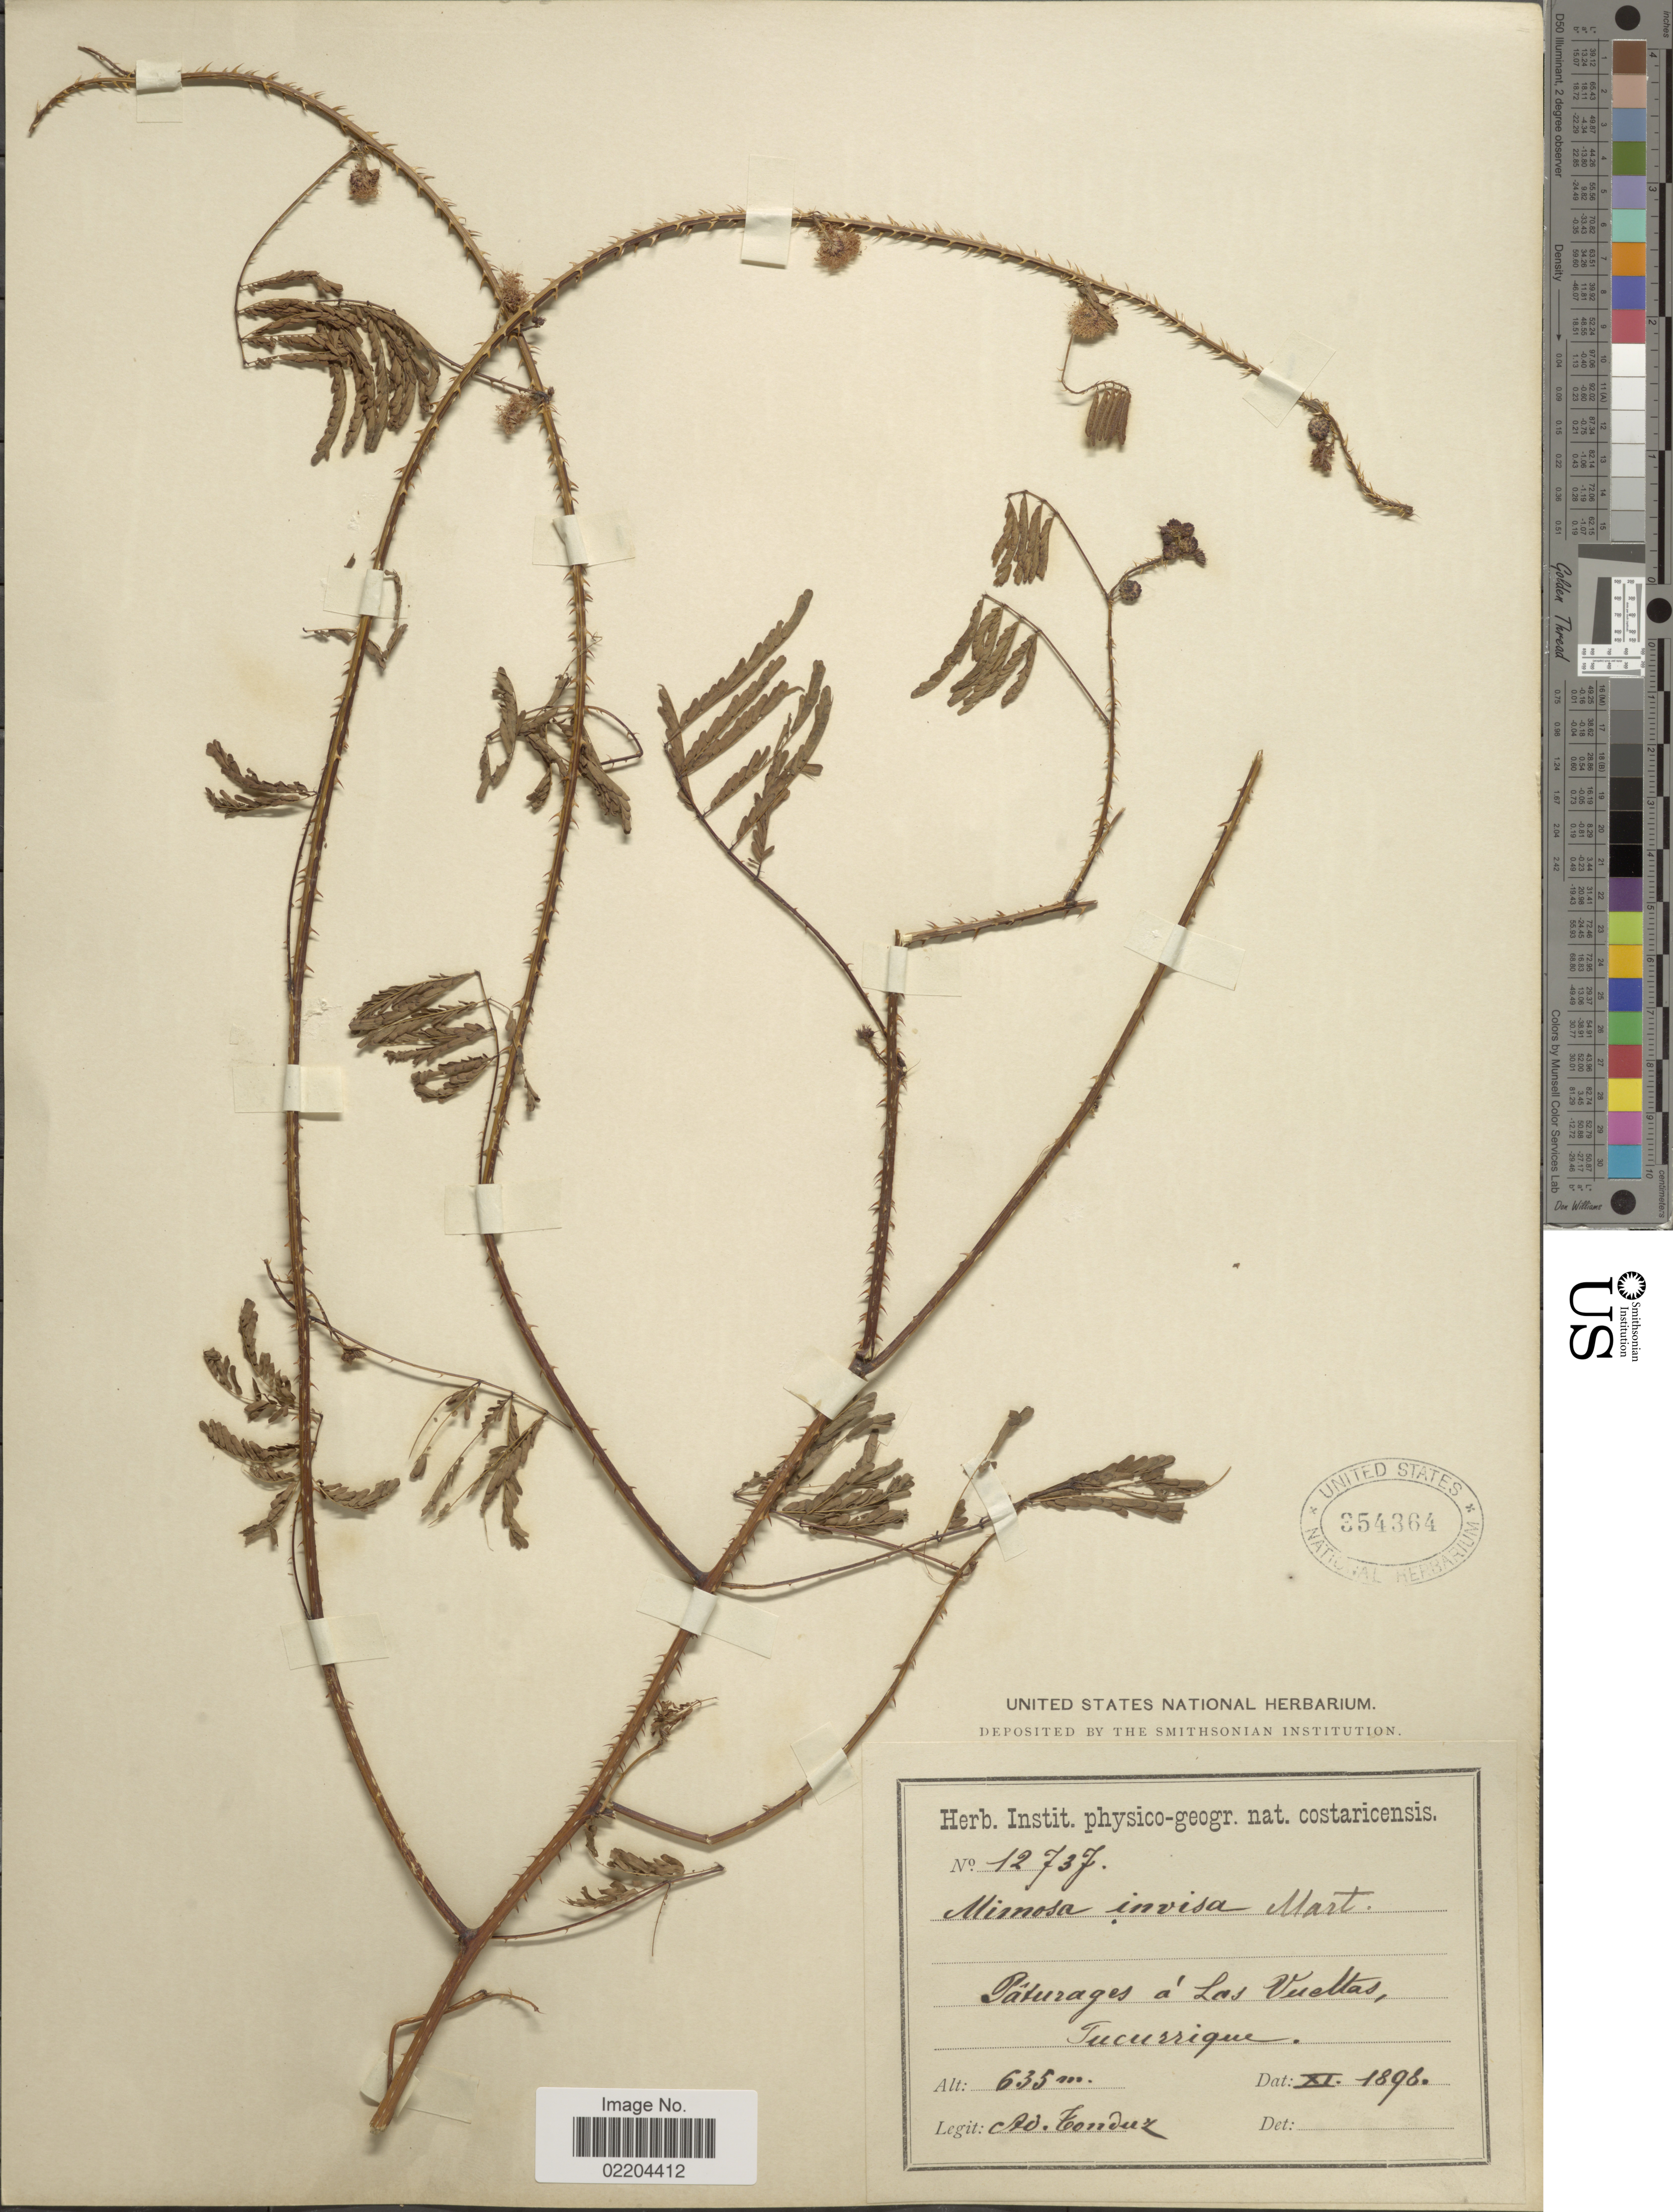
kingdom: Plantae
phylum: Tracheophyta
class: Magnoliopsida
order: Fabales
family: Fabaceae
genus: Mimosa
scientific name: Mimosa invisa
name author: Mart. ex Colla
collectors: A. Tonduz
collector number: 12737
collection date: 1898-11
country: Costa Rica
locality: Paturages a Las Vueltas Tucurrique.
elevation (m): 635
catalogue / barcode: US 354364